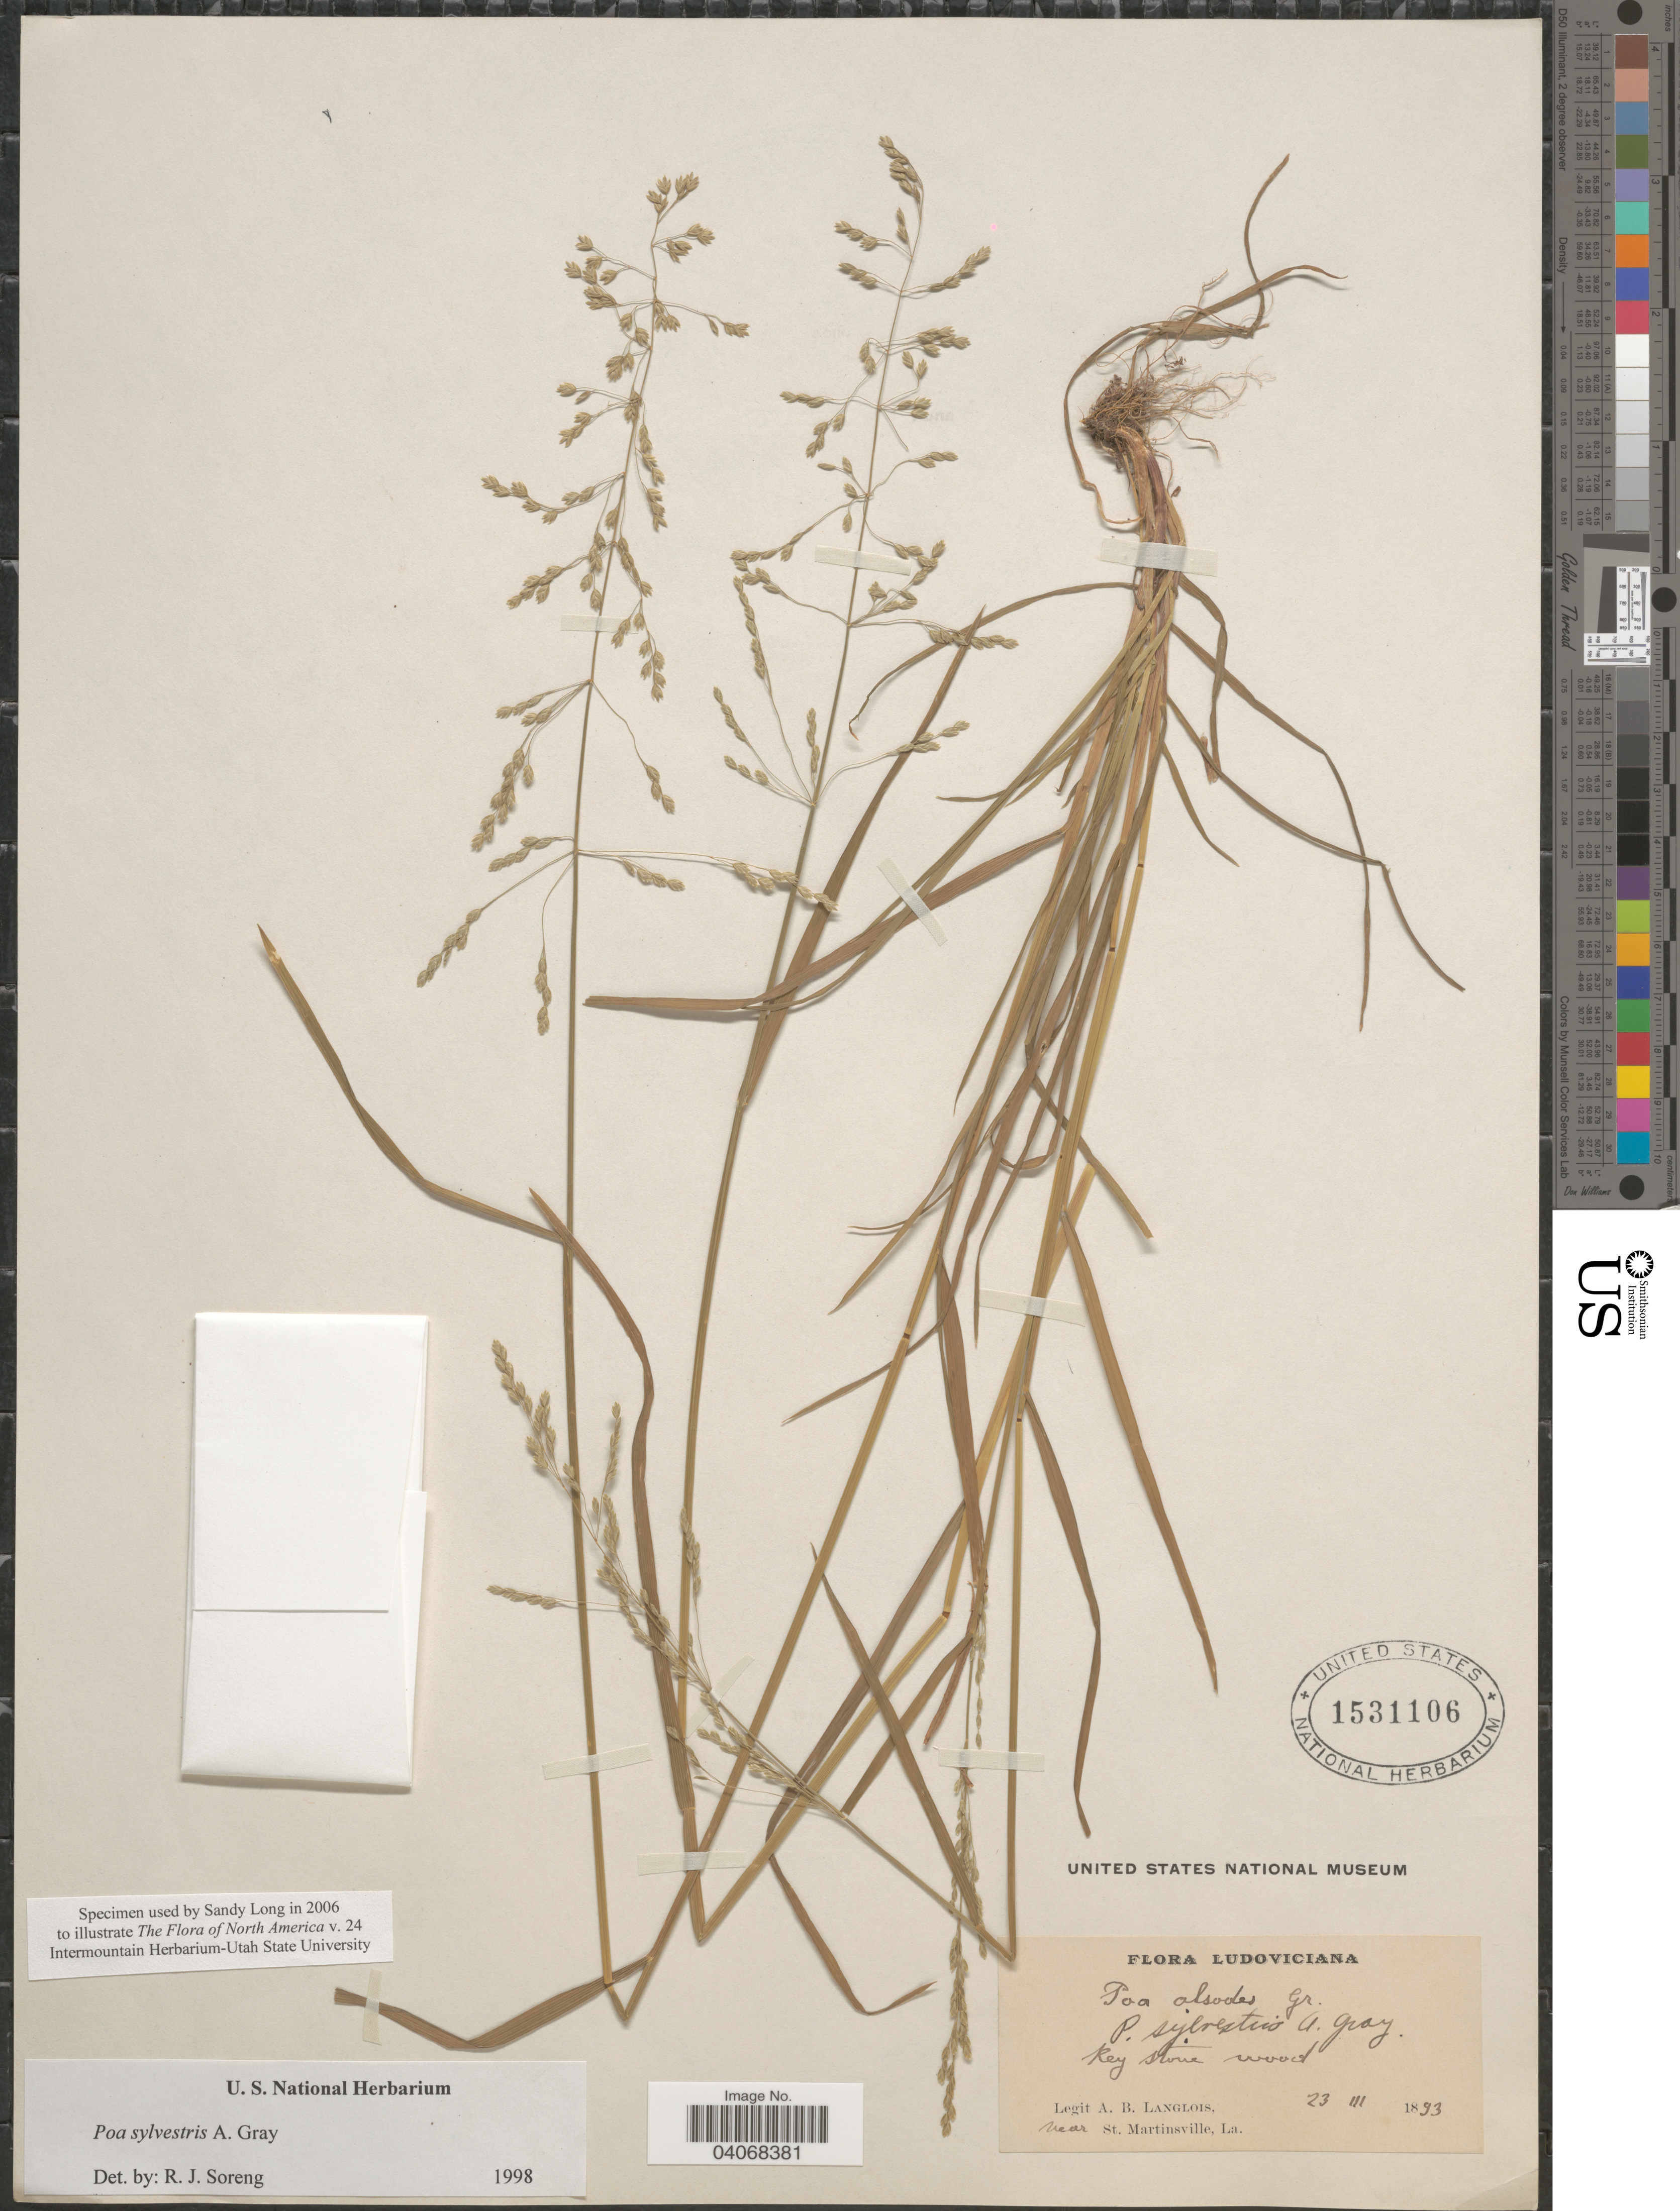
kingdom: Plantae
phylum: Tracheophyta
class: Liliopsida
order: Poales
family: Poaceae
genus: Poa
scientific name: Poa sylvestris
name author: A. Gray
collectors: A. Langlois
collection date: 1893-03-23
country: United States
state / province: Louisiana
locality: Key stone wood. Near St. Martinsville. Ludoviciana.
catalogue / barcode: US 1531106